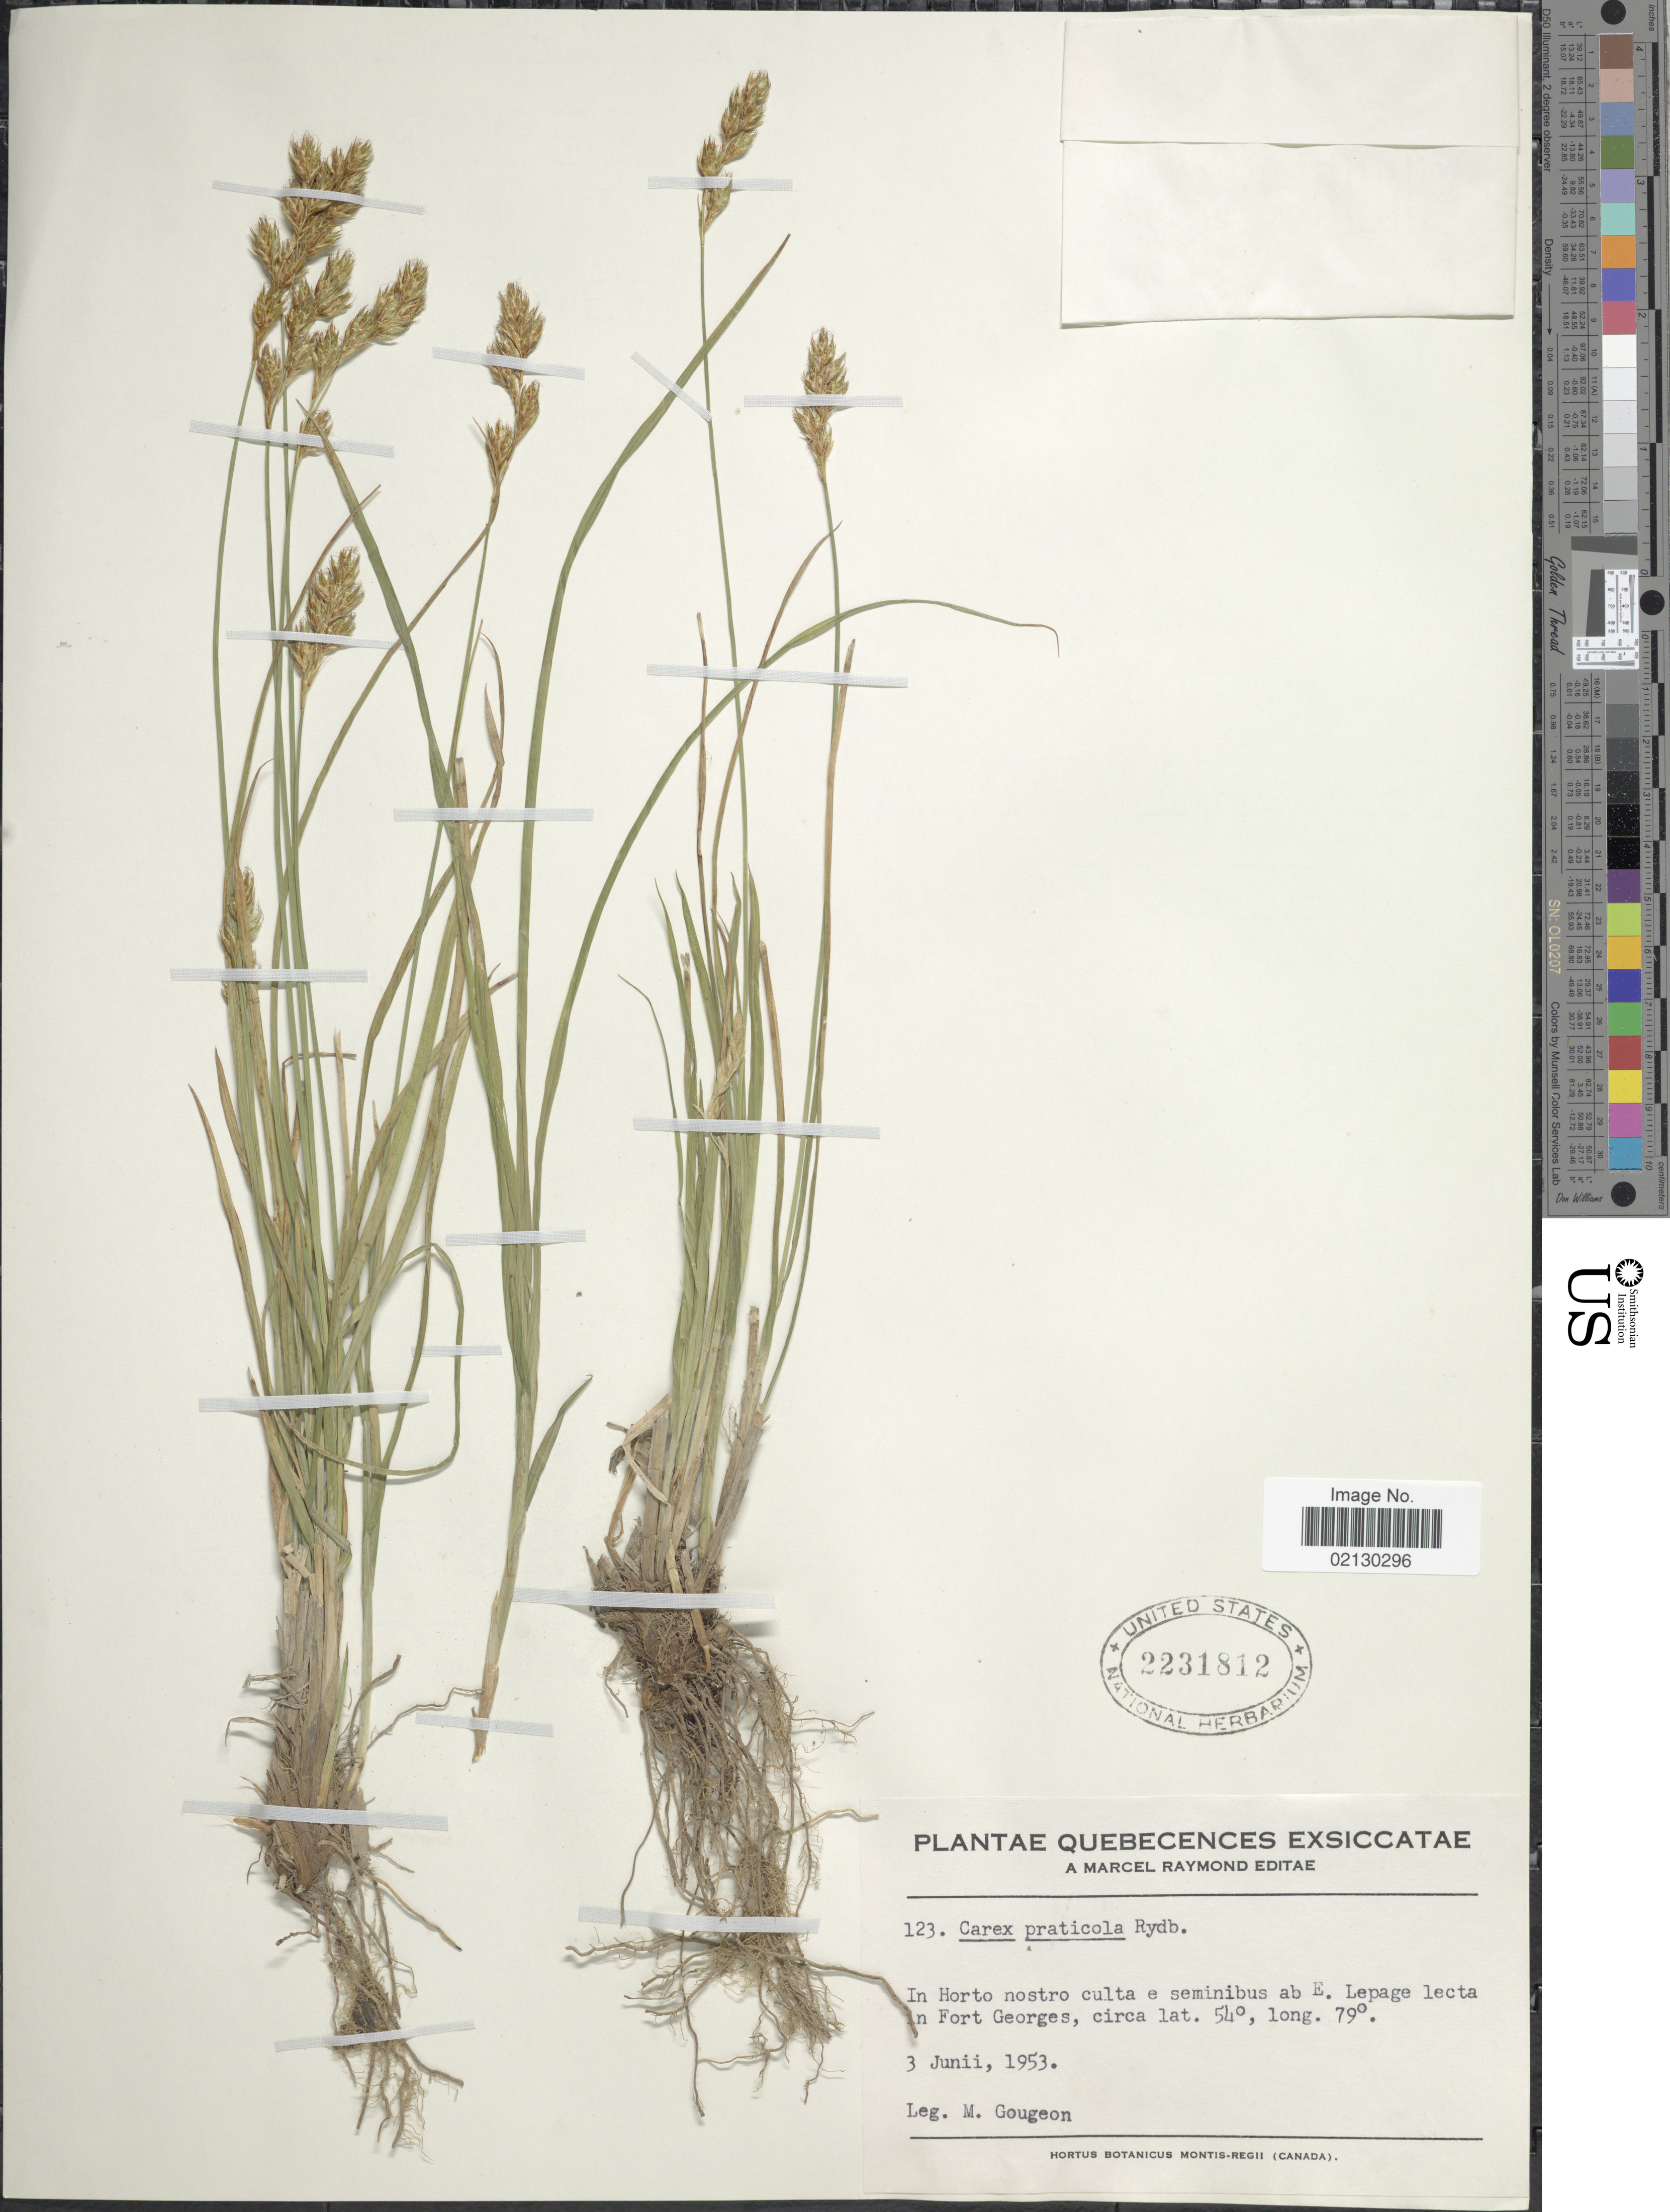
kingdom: Plantae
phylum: Tracheophyta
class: Liliopsida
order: Poales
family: Cyperaceae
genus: Carex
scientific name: Carex praticola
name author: Rydb.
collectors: M. Gougeon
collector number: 123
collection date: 1953-06-03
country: Canada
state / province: Quebec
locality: In Horto nostro culta a seminibus ab E. Lepage lecta in Fort Georges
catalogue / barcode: US 2231812